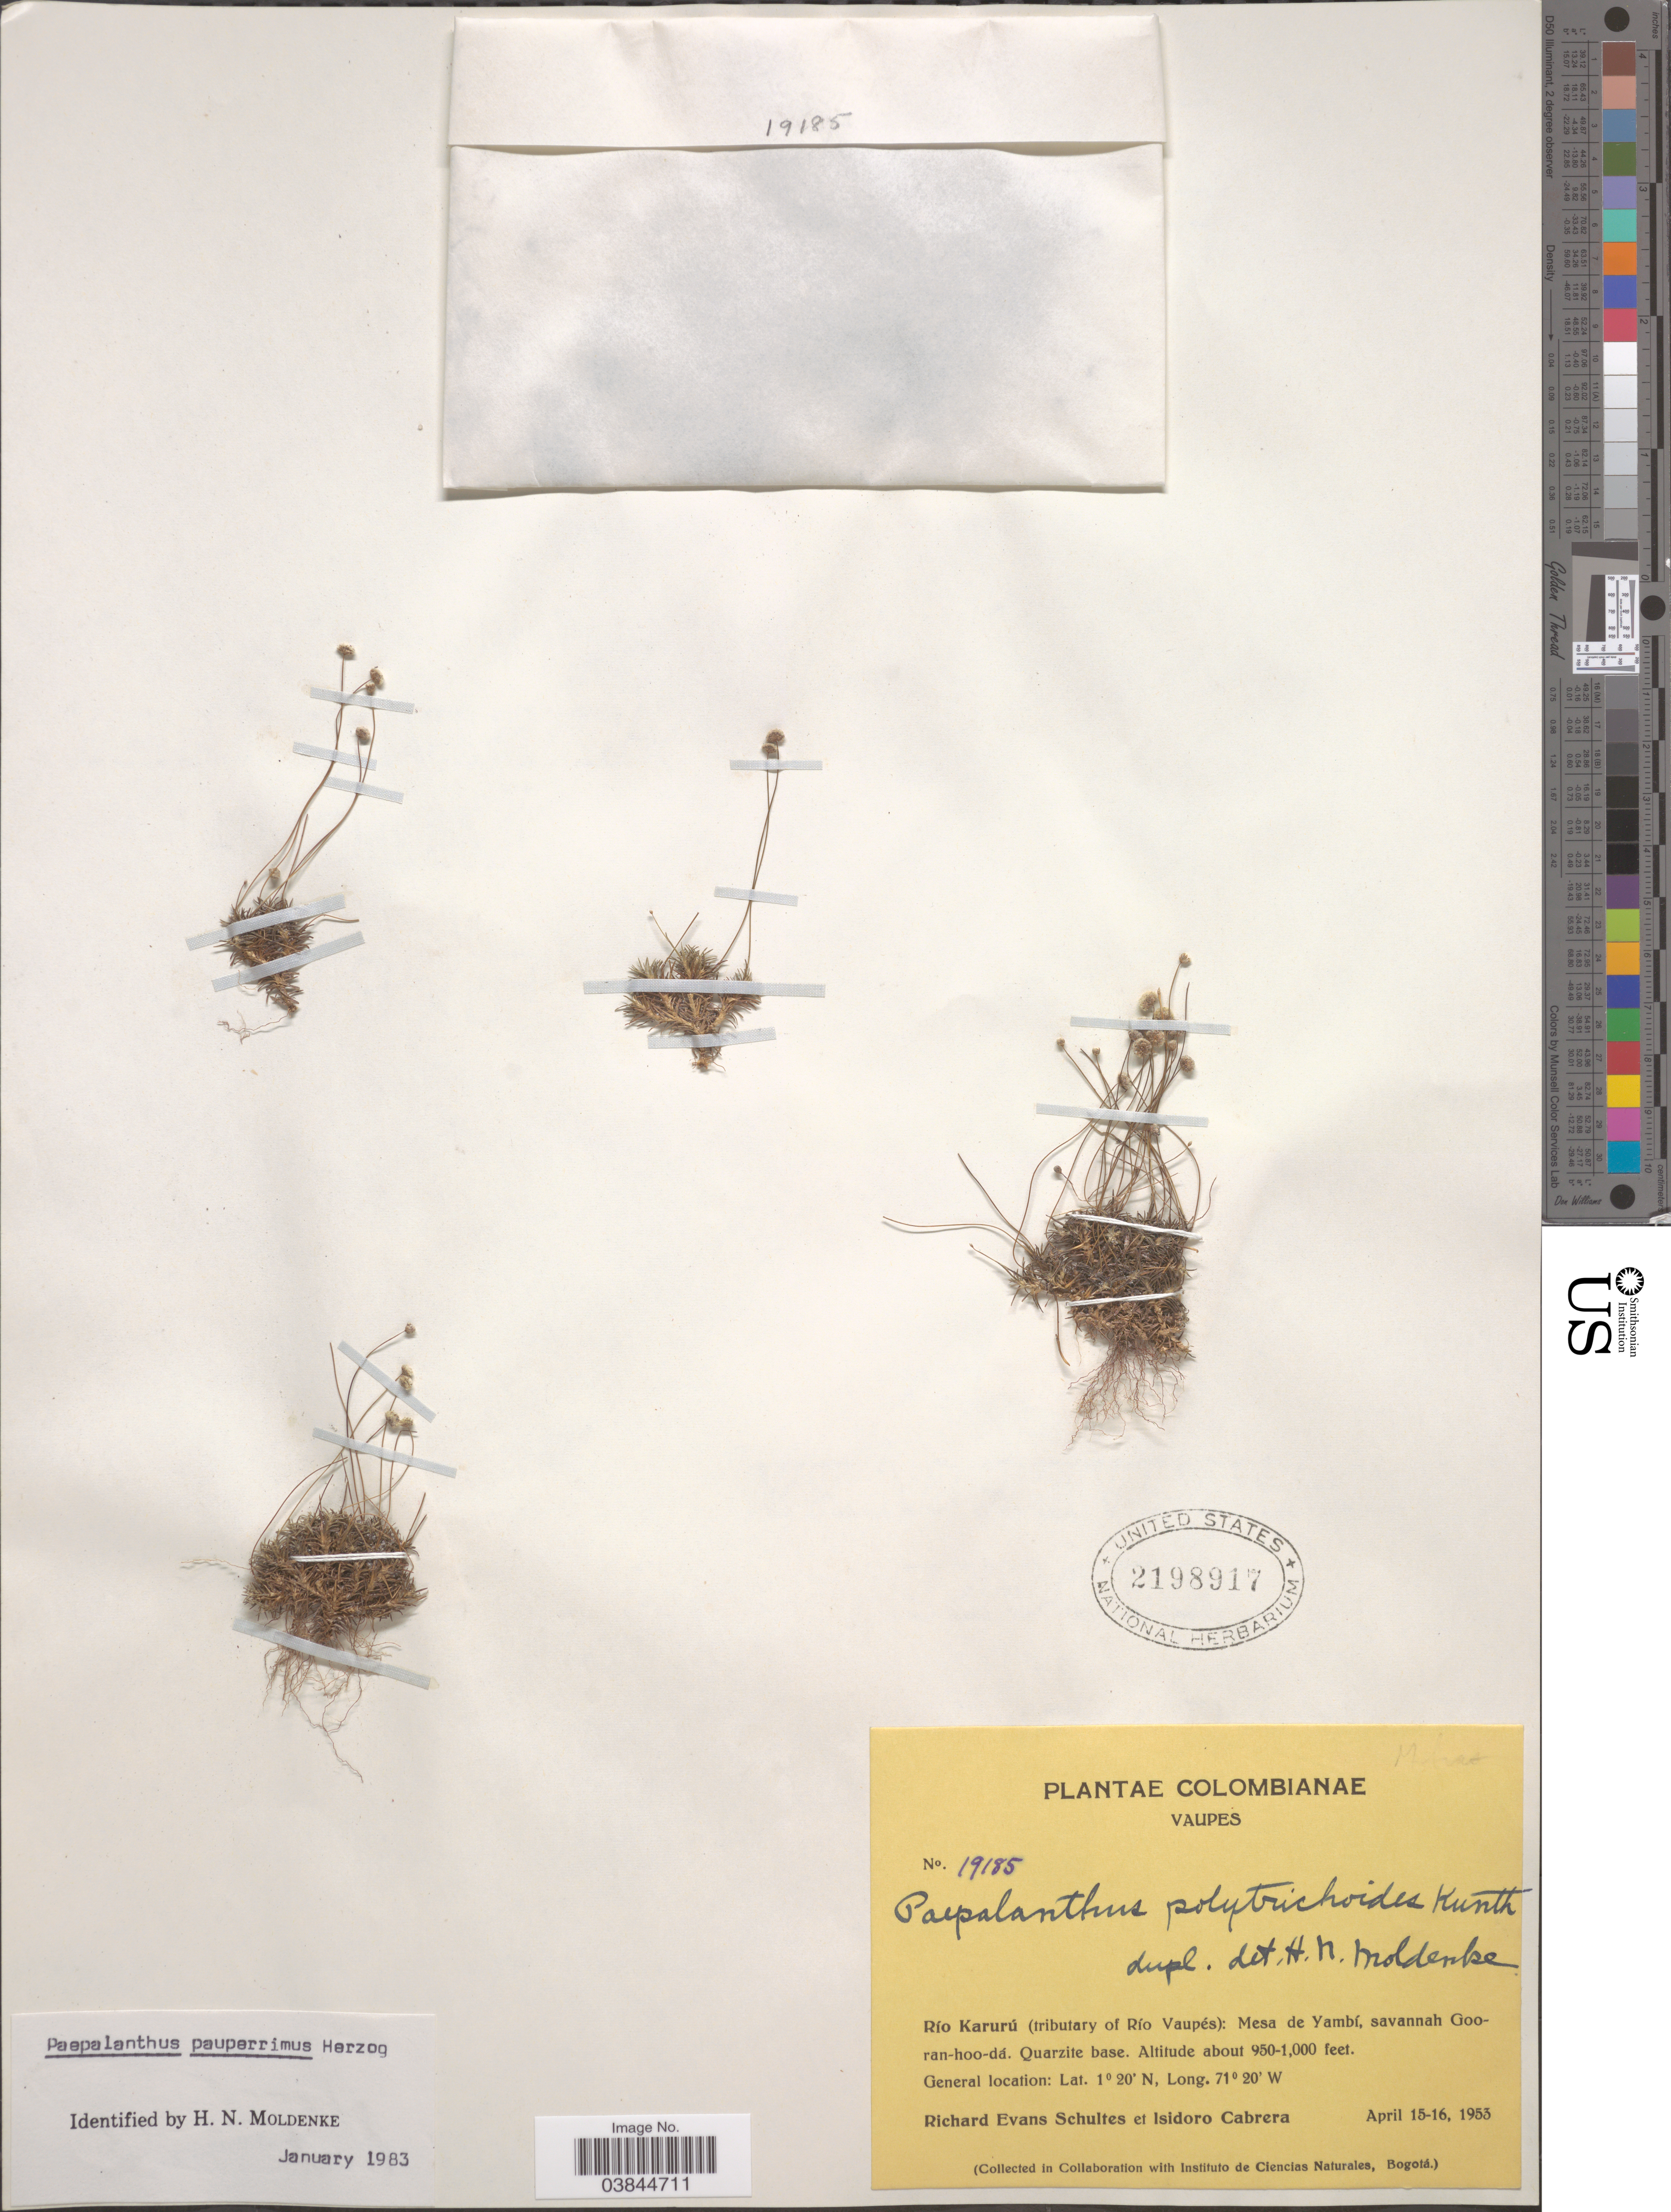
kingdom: Plantae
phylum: Tracheophyta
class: Liliopsida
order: Poales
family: Eriocaulaceae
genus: Paepalanthus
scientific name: Paepalanthus pauperrimus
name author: Herzog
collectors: R. E. Schultes & I. Cabrera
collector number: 19185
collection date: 1953-04-15/1953-04-16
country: Colombia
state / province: Vaupés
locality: Río Karurú (tributary of Río Vaupés): Mesa de Yambí, savannah Goo-ran-hoo-dá.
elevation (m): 290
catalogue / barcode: US 2198917